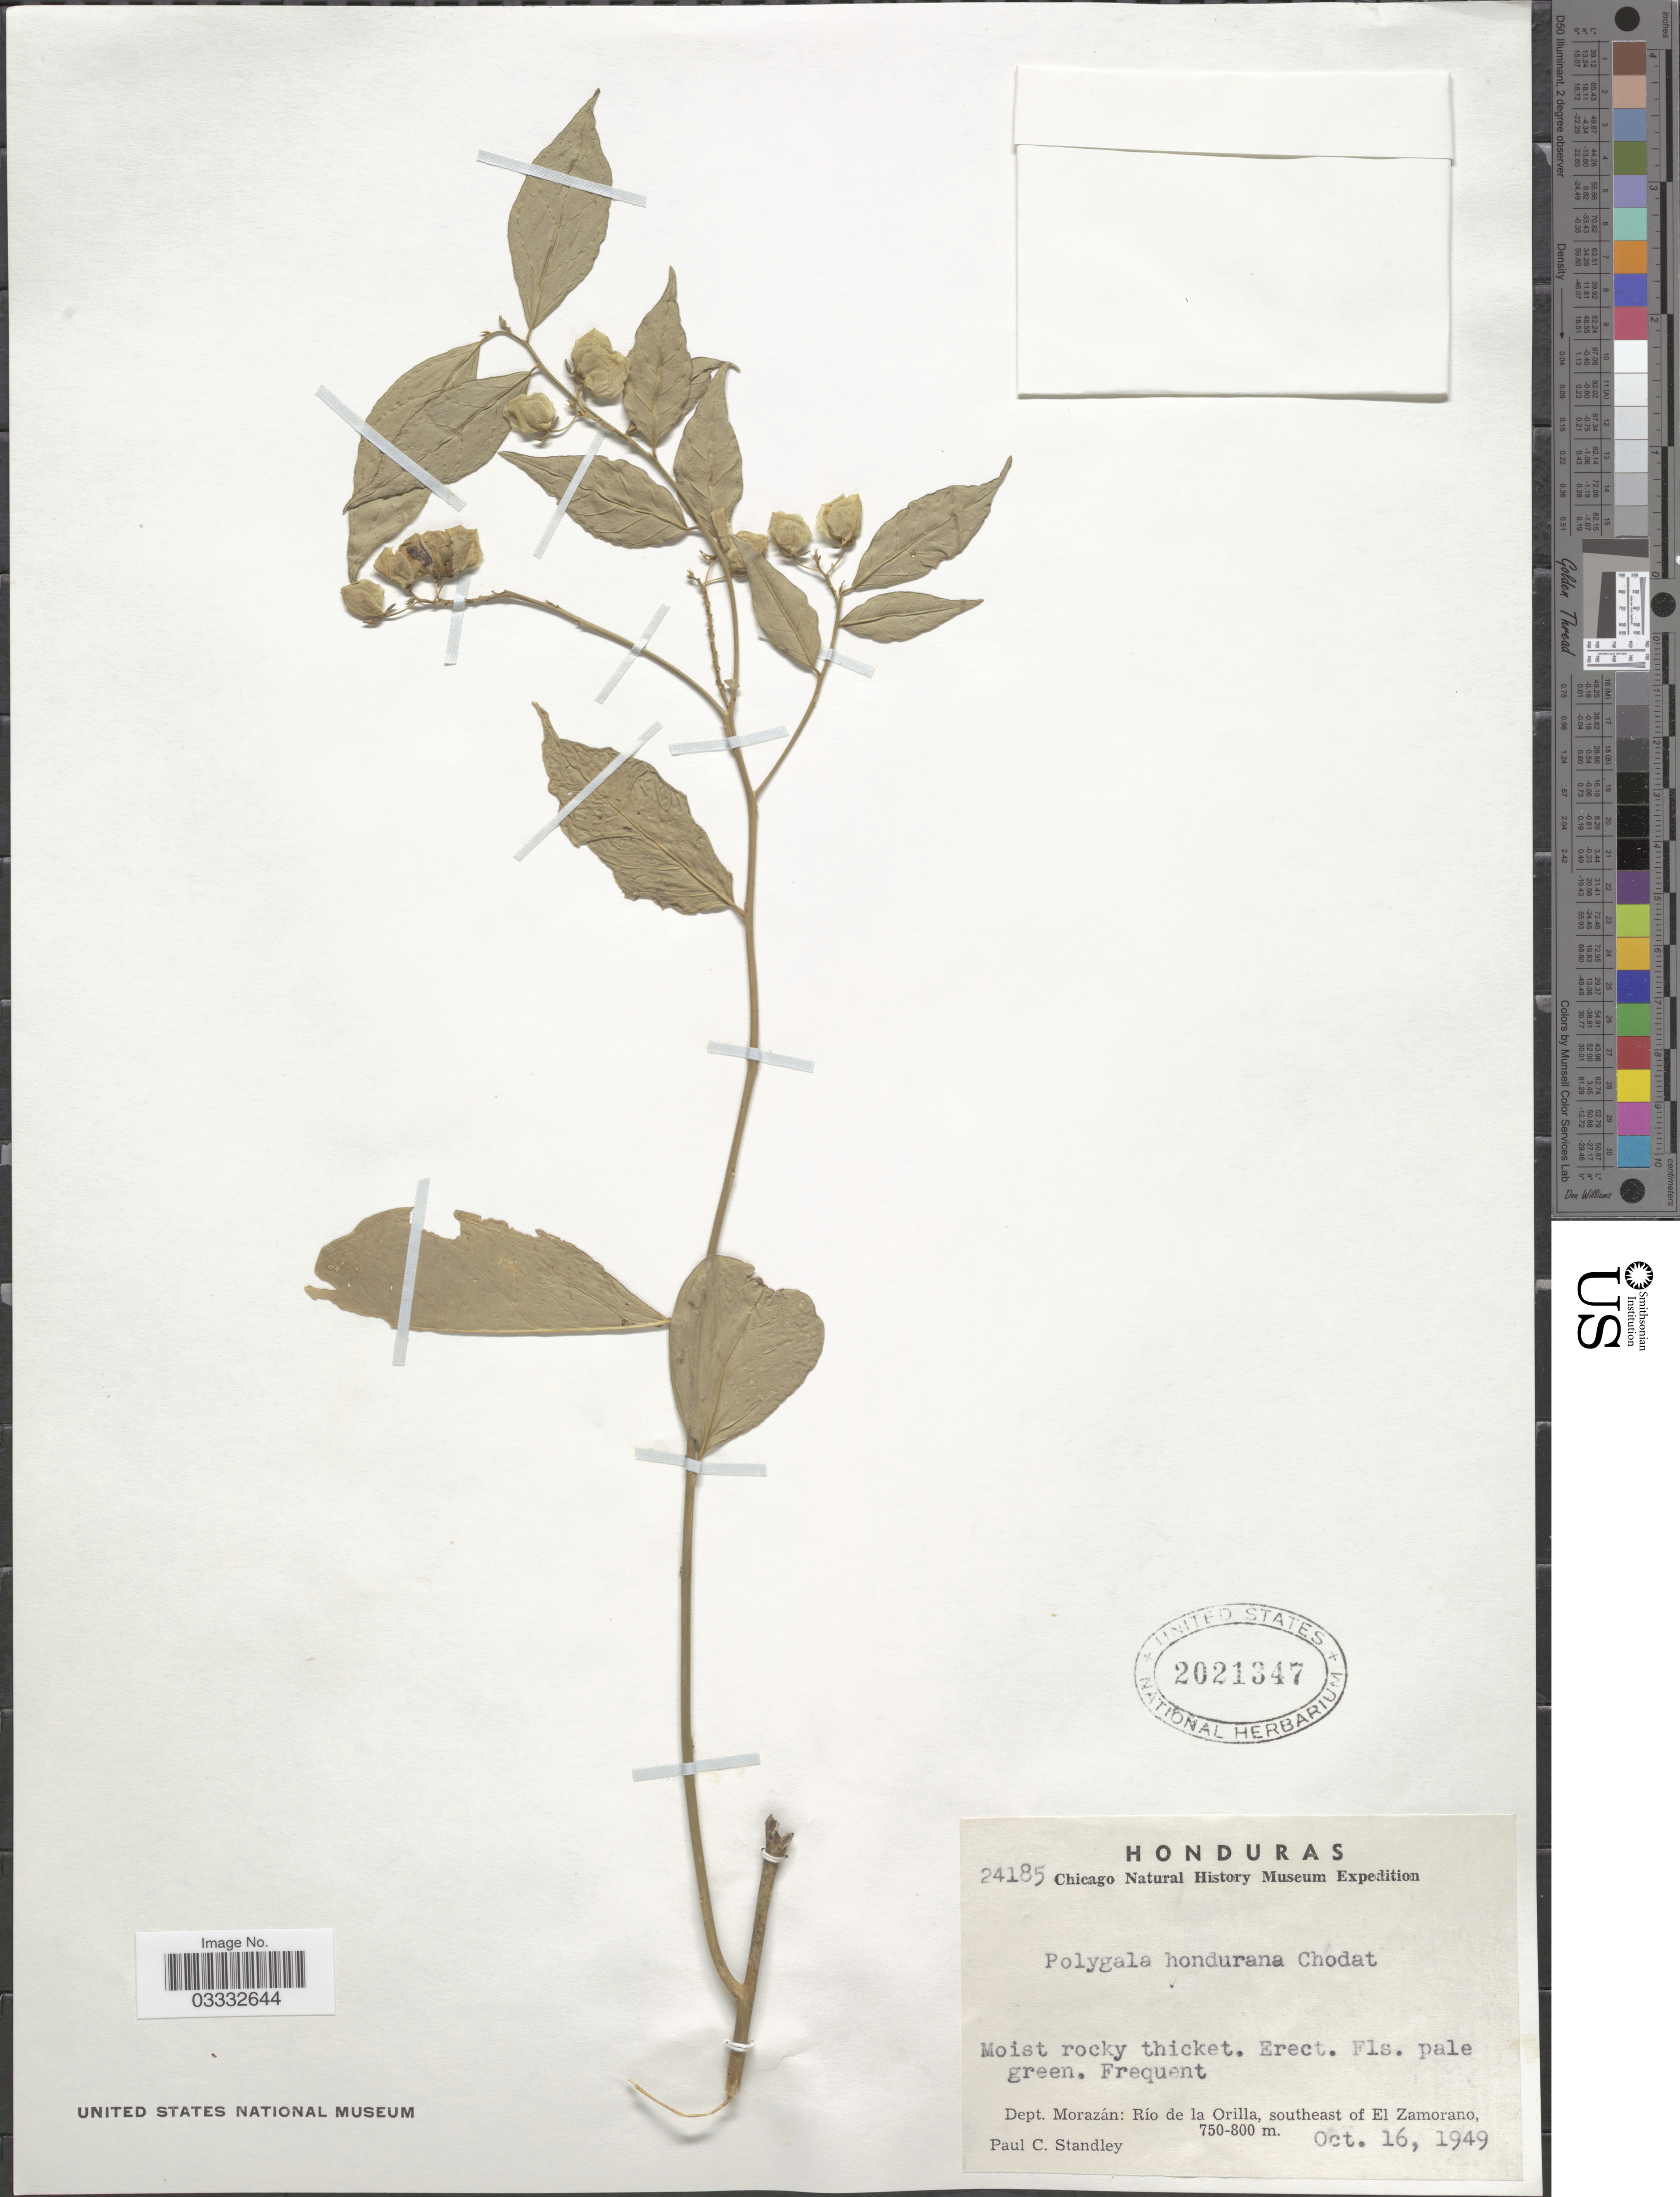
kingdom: Plantae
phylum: Tracheophyta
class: Magnoliopsida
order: Fabales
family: Polygalaceae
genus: Asemeia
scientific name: Asemeia hondurana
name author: (Chodat) J.F.B. Pastore & J.R. Abbott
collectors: P. C. Standley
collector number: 24185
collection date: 1949-10-16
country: Honduras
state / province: Fco. Morazán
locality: Dept. Morazán: Río de la Orilla, southeast of El Zamorano.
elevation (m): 750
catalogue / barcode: US 2021347